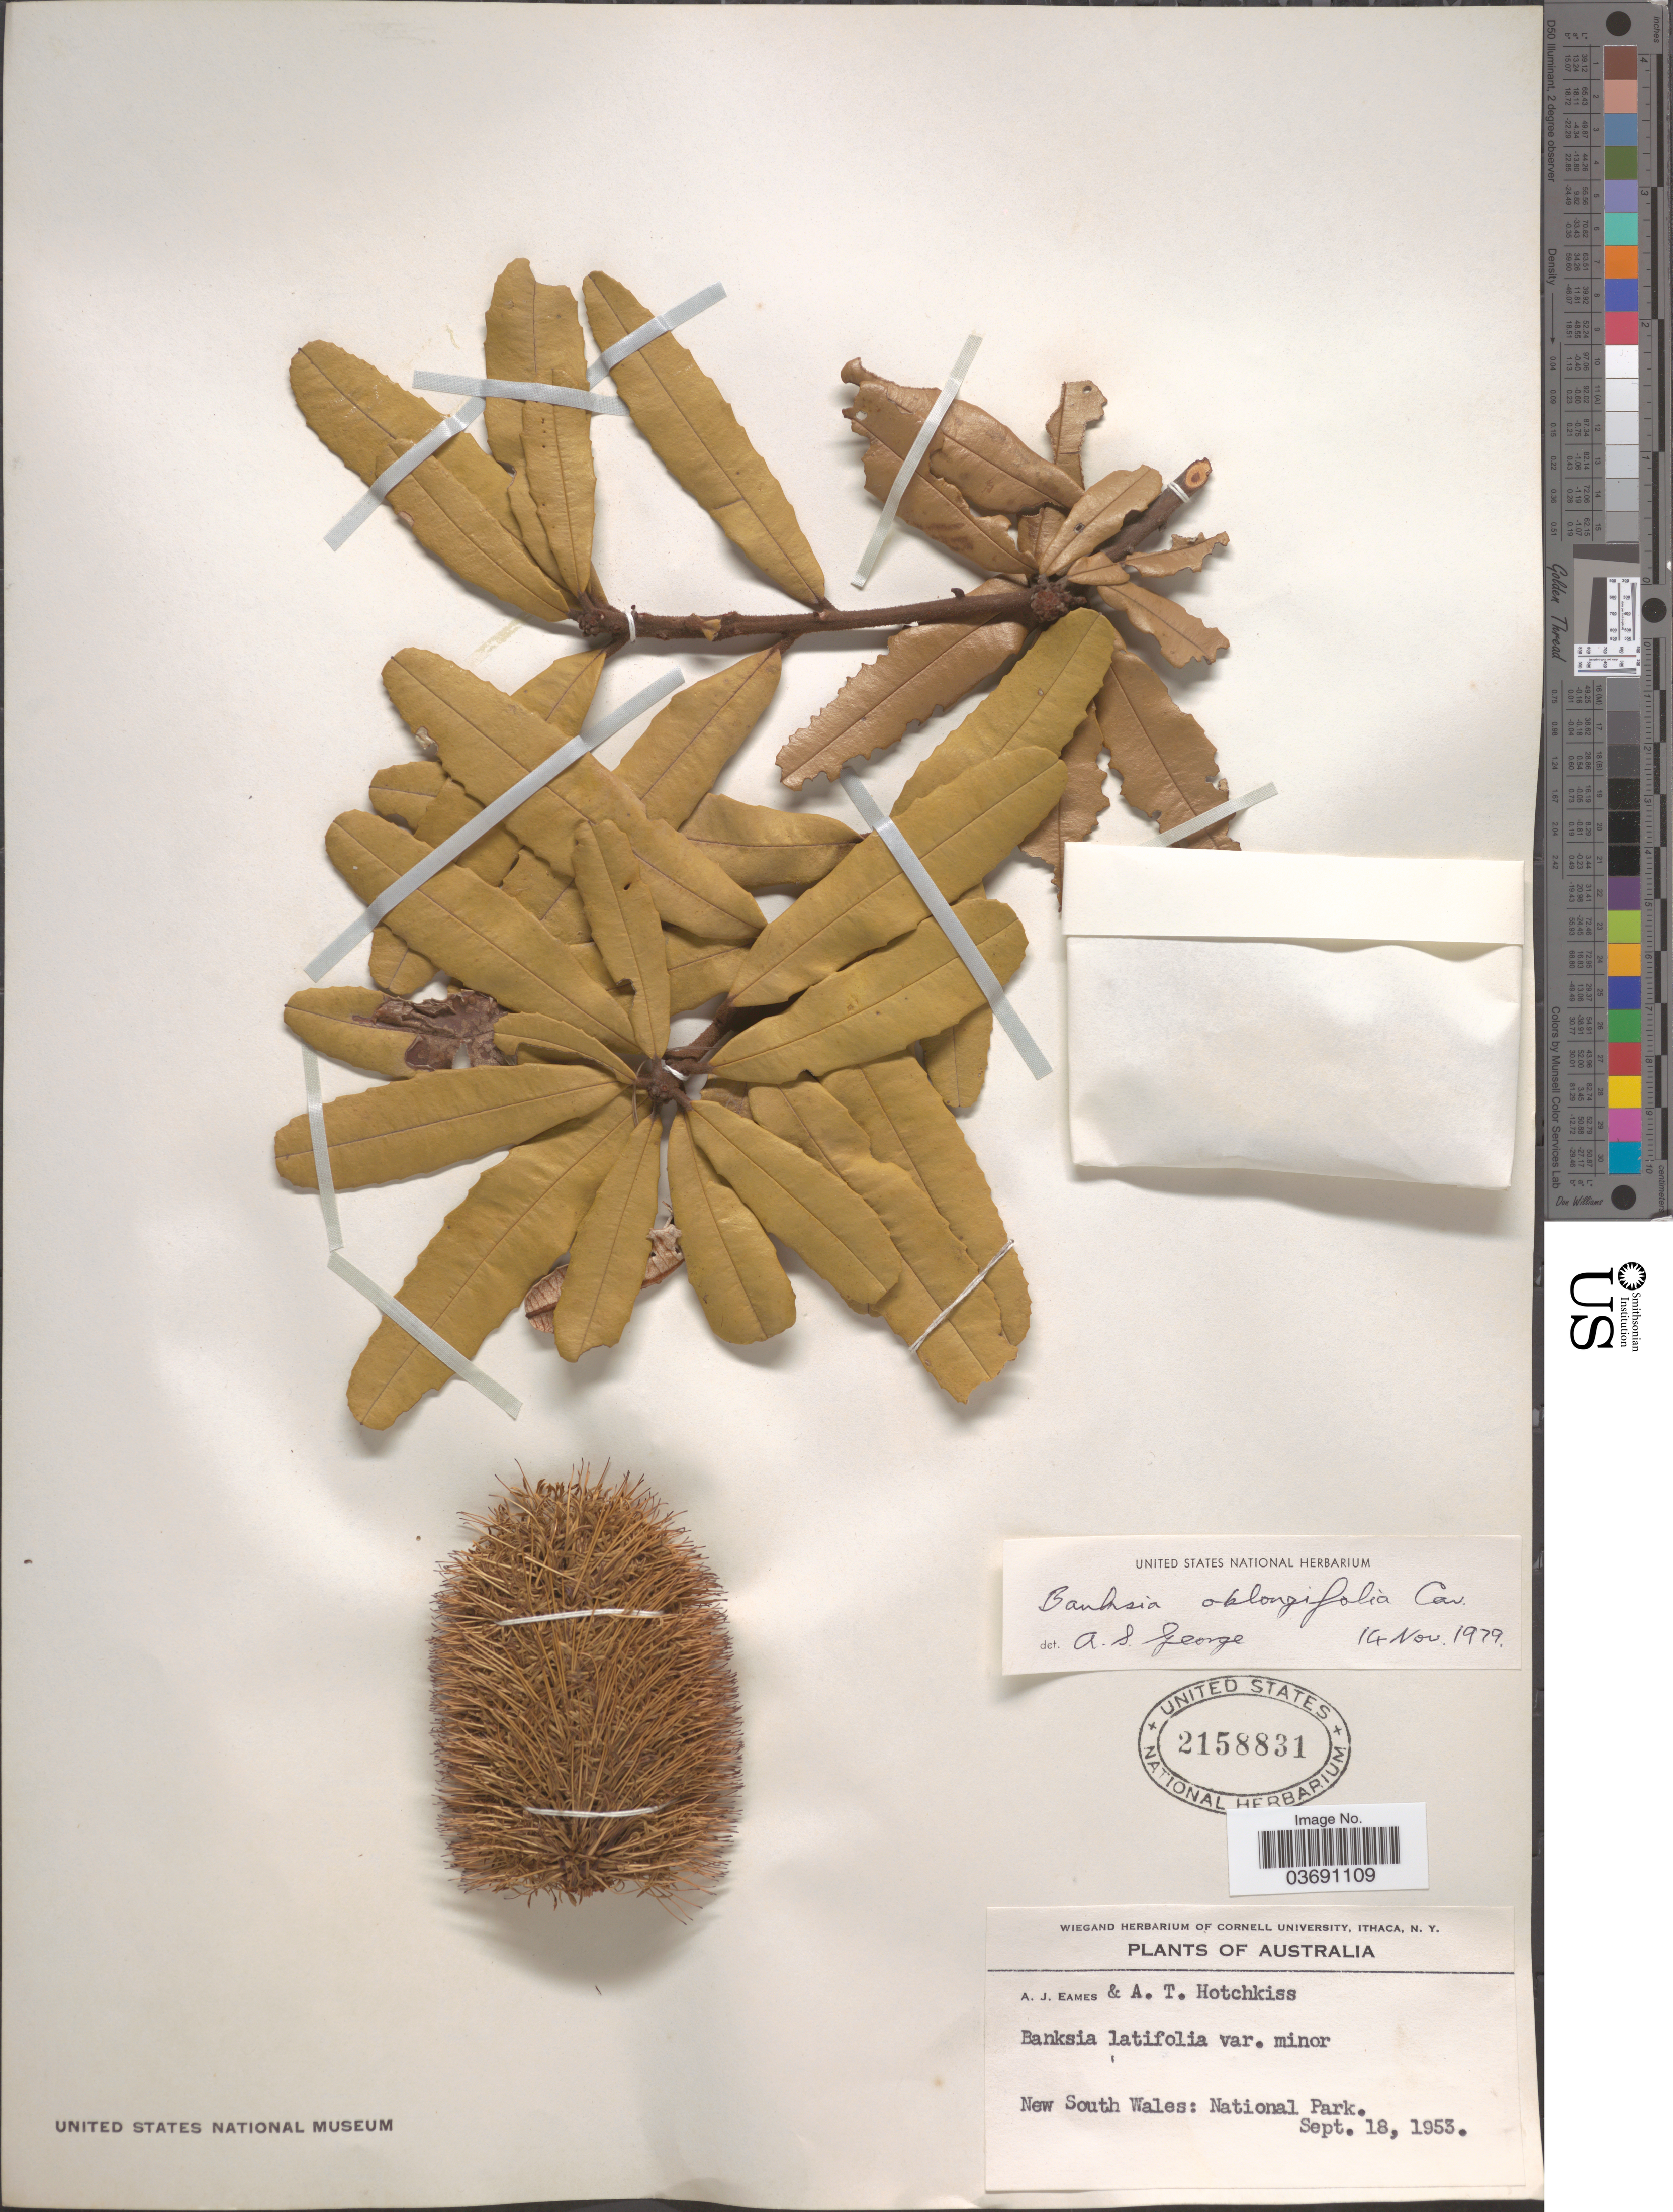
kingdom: Plantae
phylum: Tracheophyta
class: Magnoliopsida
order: Proteales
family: Proteaceae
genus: Banksia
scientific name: Banksia oblongifolia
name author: Cav.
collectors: A. J. Eames & A. Hotchkiss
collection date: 1953-09-18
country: Australia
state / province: New South Wales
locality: National Park.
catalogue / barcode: US 2158831